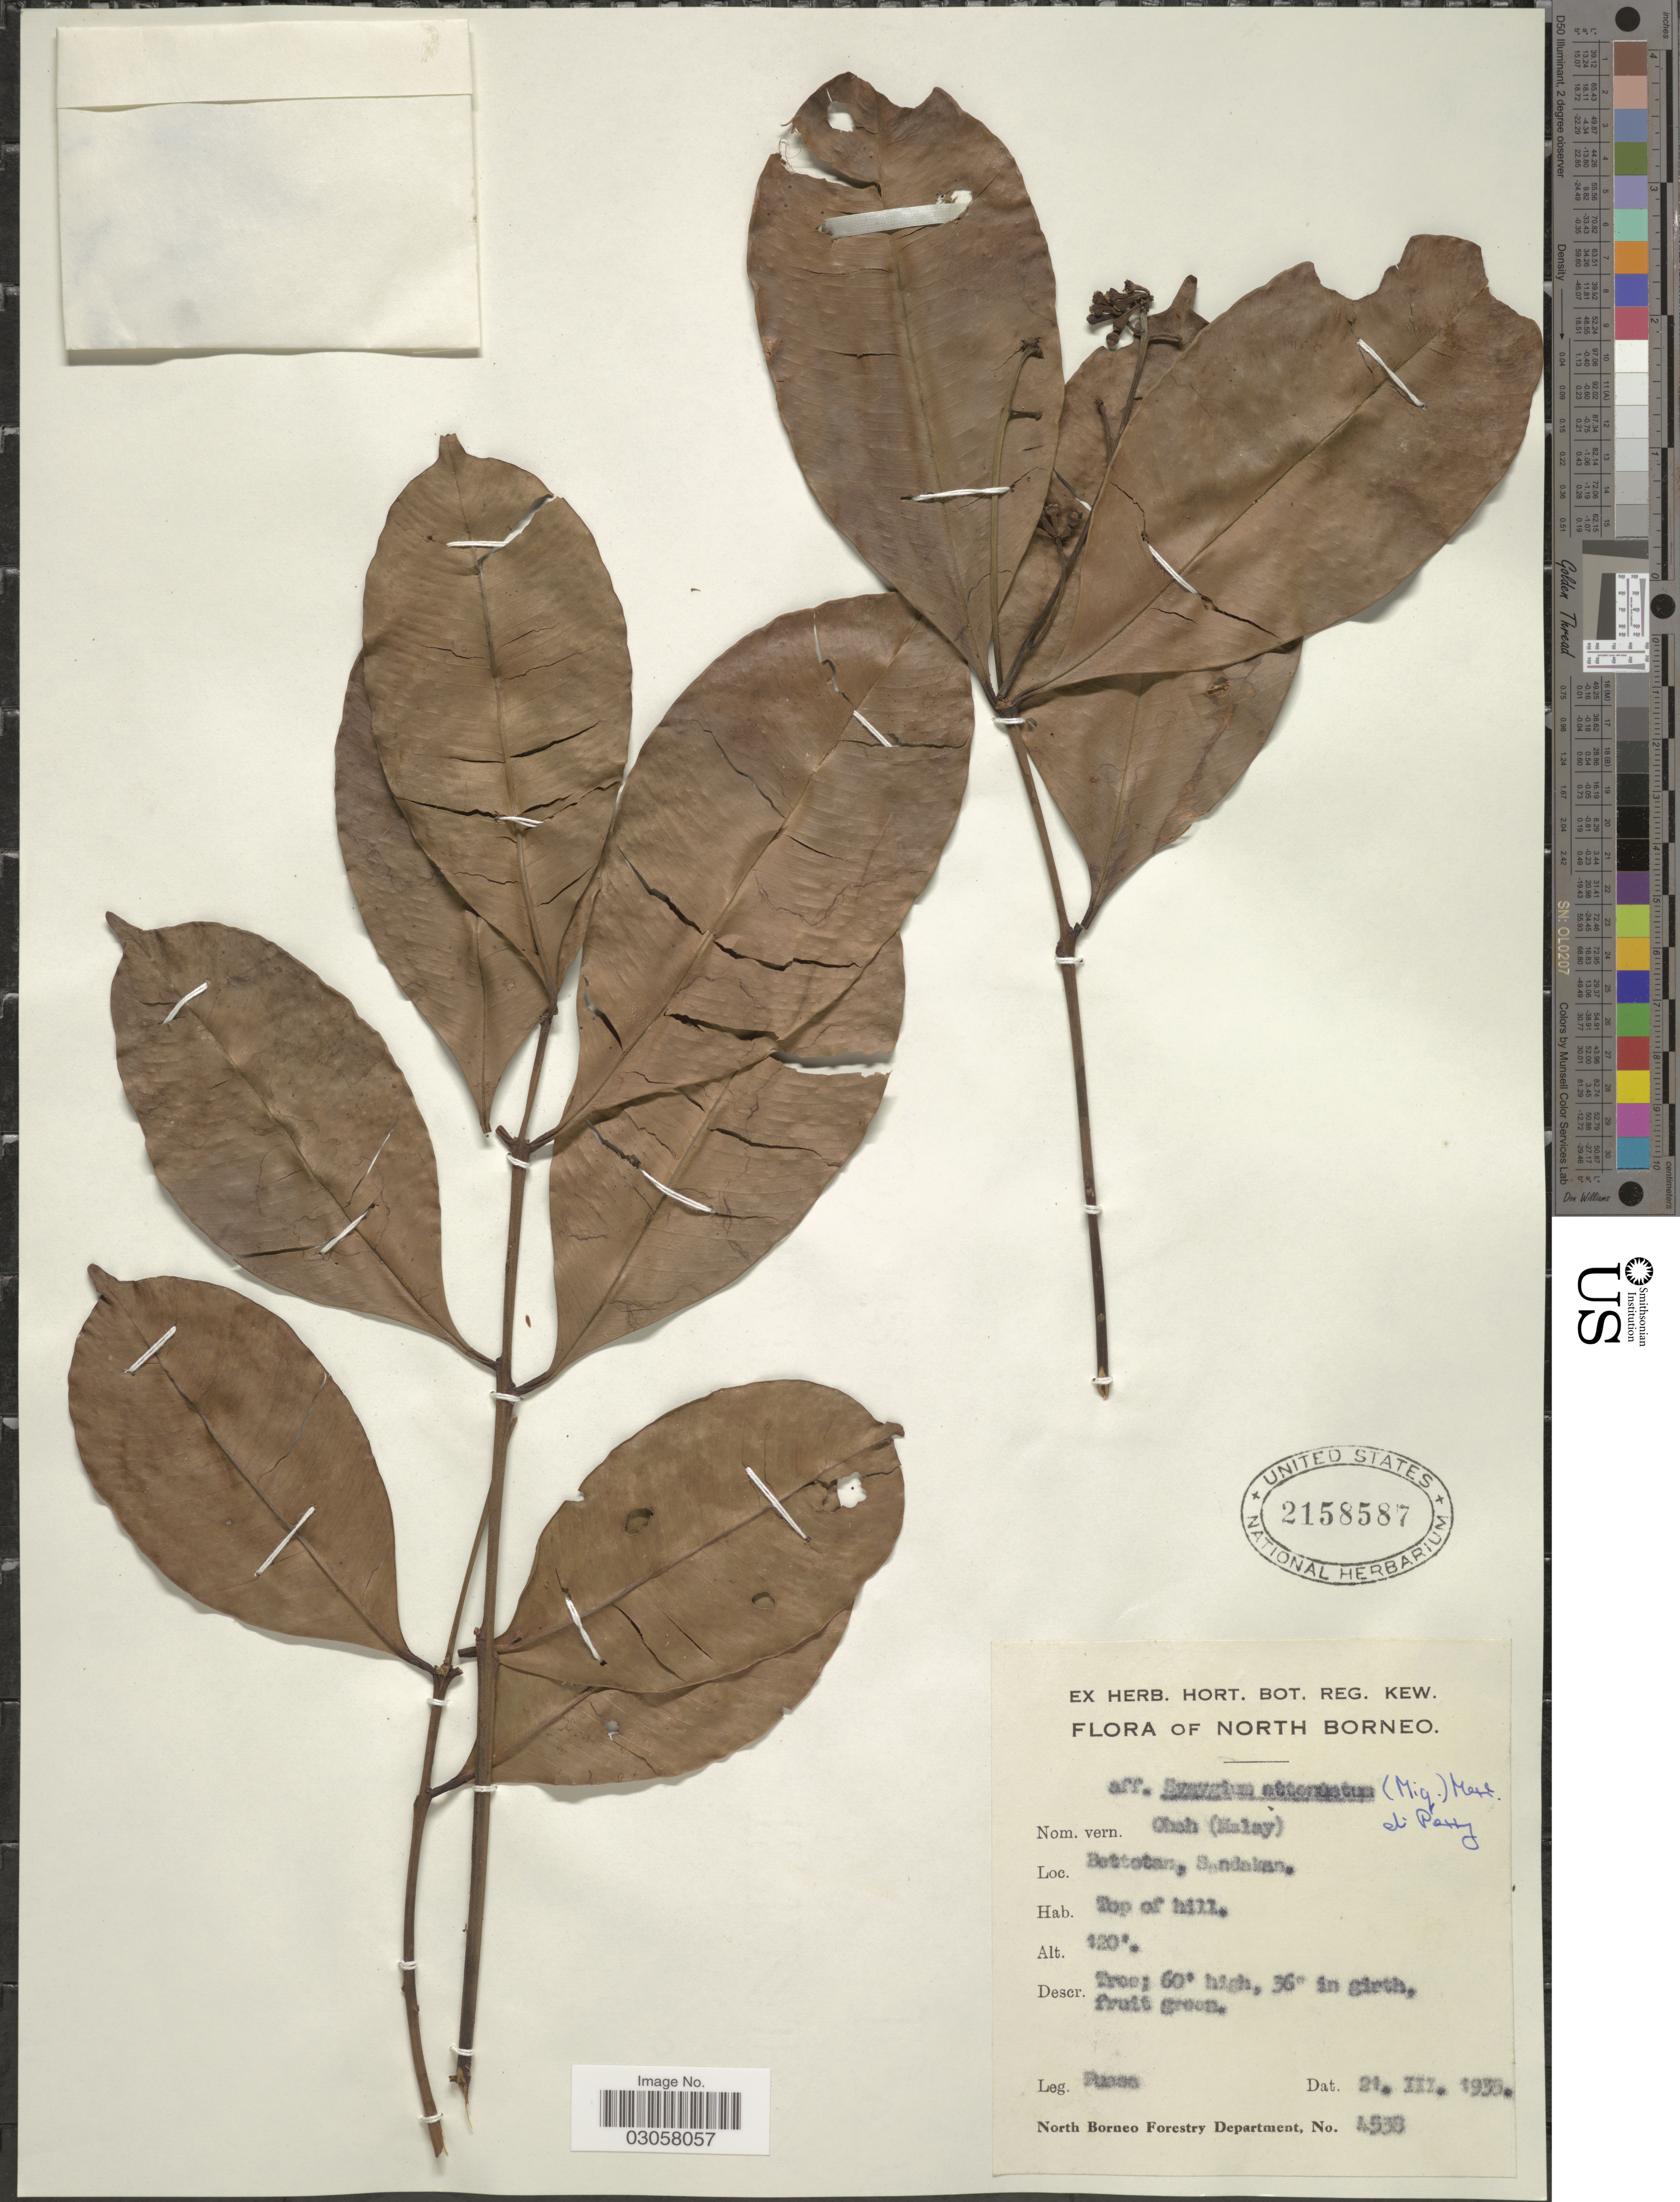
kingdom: Plantae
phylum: Tracheophyta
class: Magnoliopsida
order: Myrtales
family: Myrtaceae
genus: Syzygium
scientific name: Syzygium sp.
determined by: Strong, Mark T., (BOT), Smithsonian Institution - National Museum of Natural History (UNITED STATES)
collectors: Puasa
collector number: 4538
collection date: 1935-03-21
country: Malaysia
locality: North Borneo. Bettotan, Sandakan.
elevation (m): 37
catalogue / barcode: US 2158587